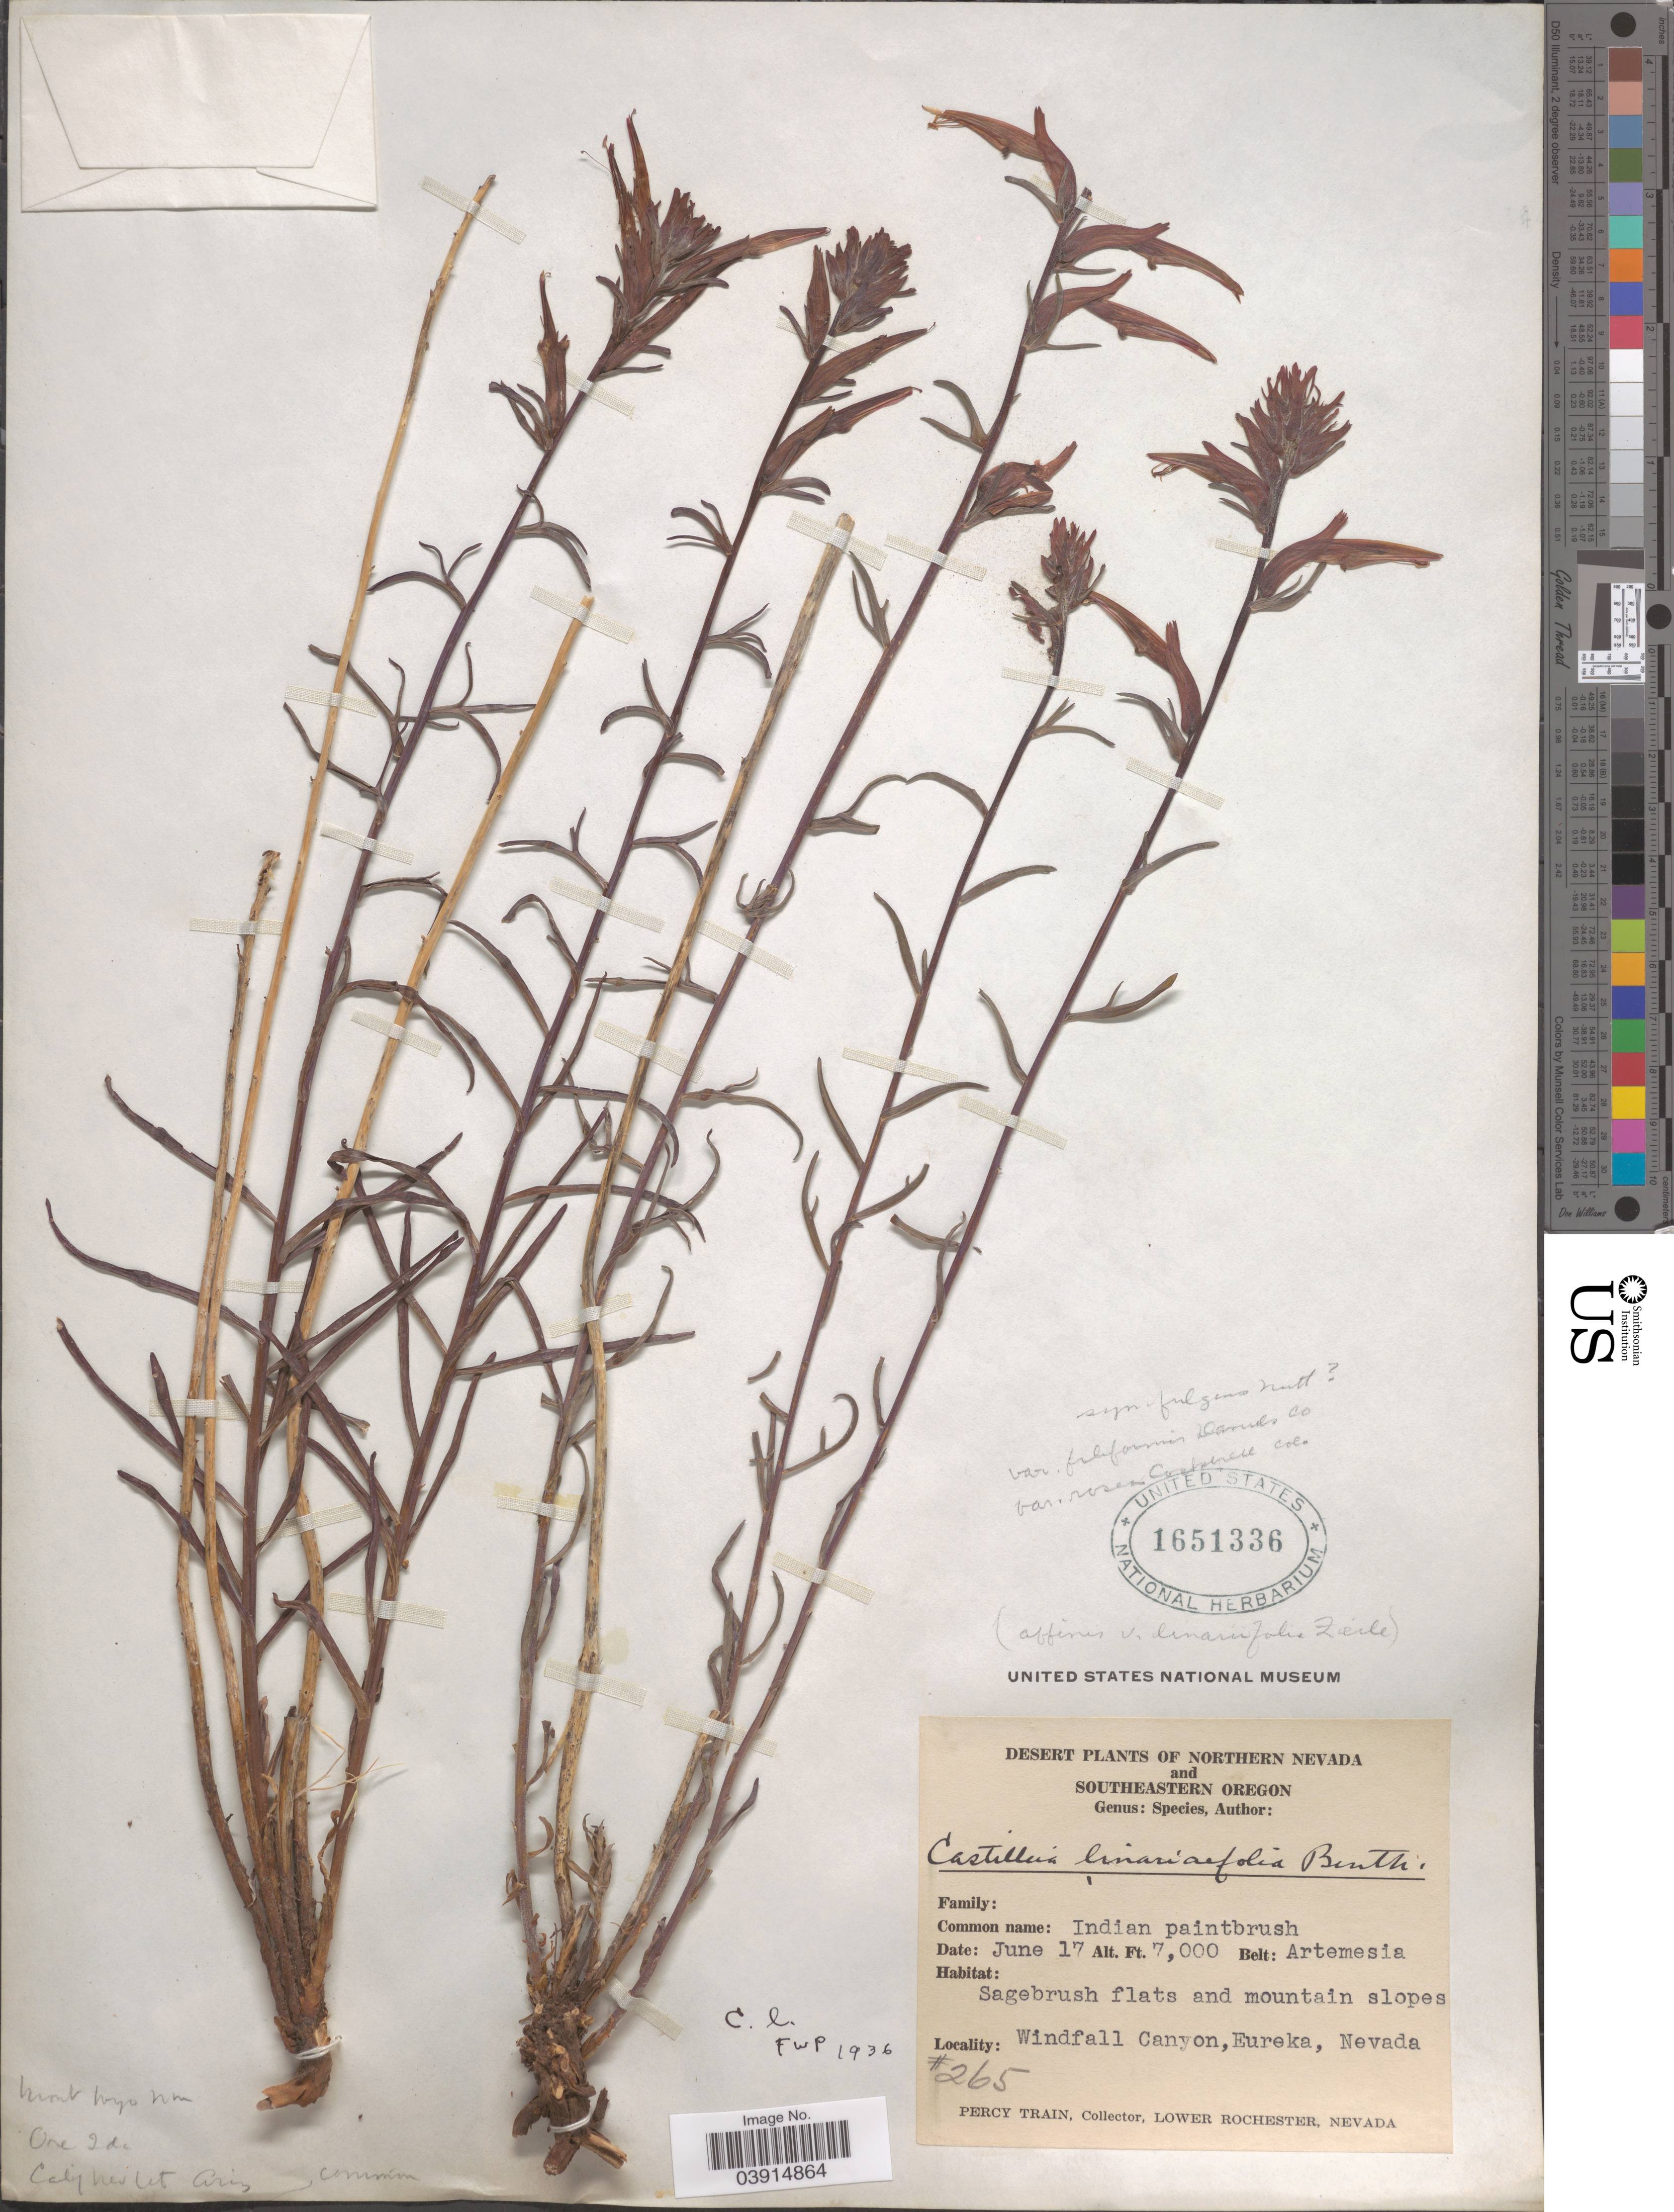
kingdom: Plantae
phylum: Tracheophyta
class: Magnoliopsida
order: Lamiales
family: Orobanchaceae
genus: Castilleja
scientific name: Castilleja sp.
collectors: P. Train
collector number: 265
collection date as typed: Transcribed d/m/y: /6/17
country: United States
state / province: Nevada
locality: Northern Nevada. Belt: Artemesia. Sagebrush flats and mountain slopes. Windfall Canyon, Eureka.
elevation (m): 2134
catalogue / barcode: US 1651336